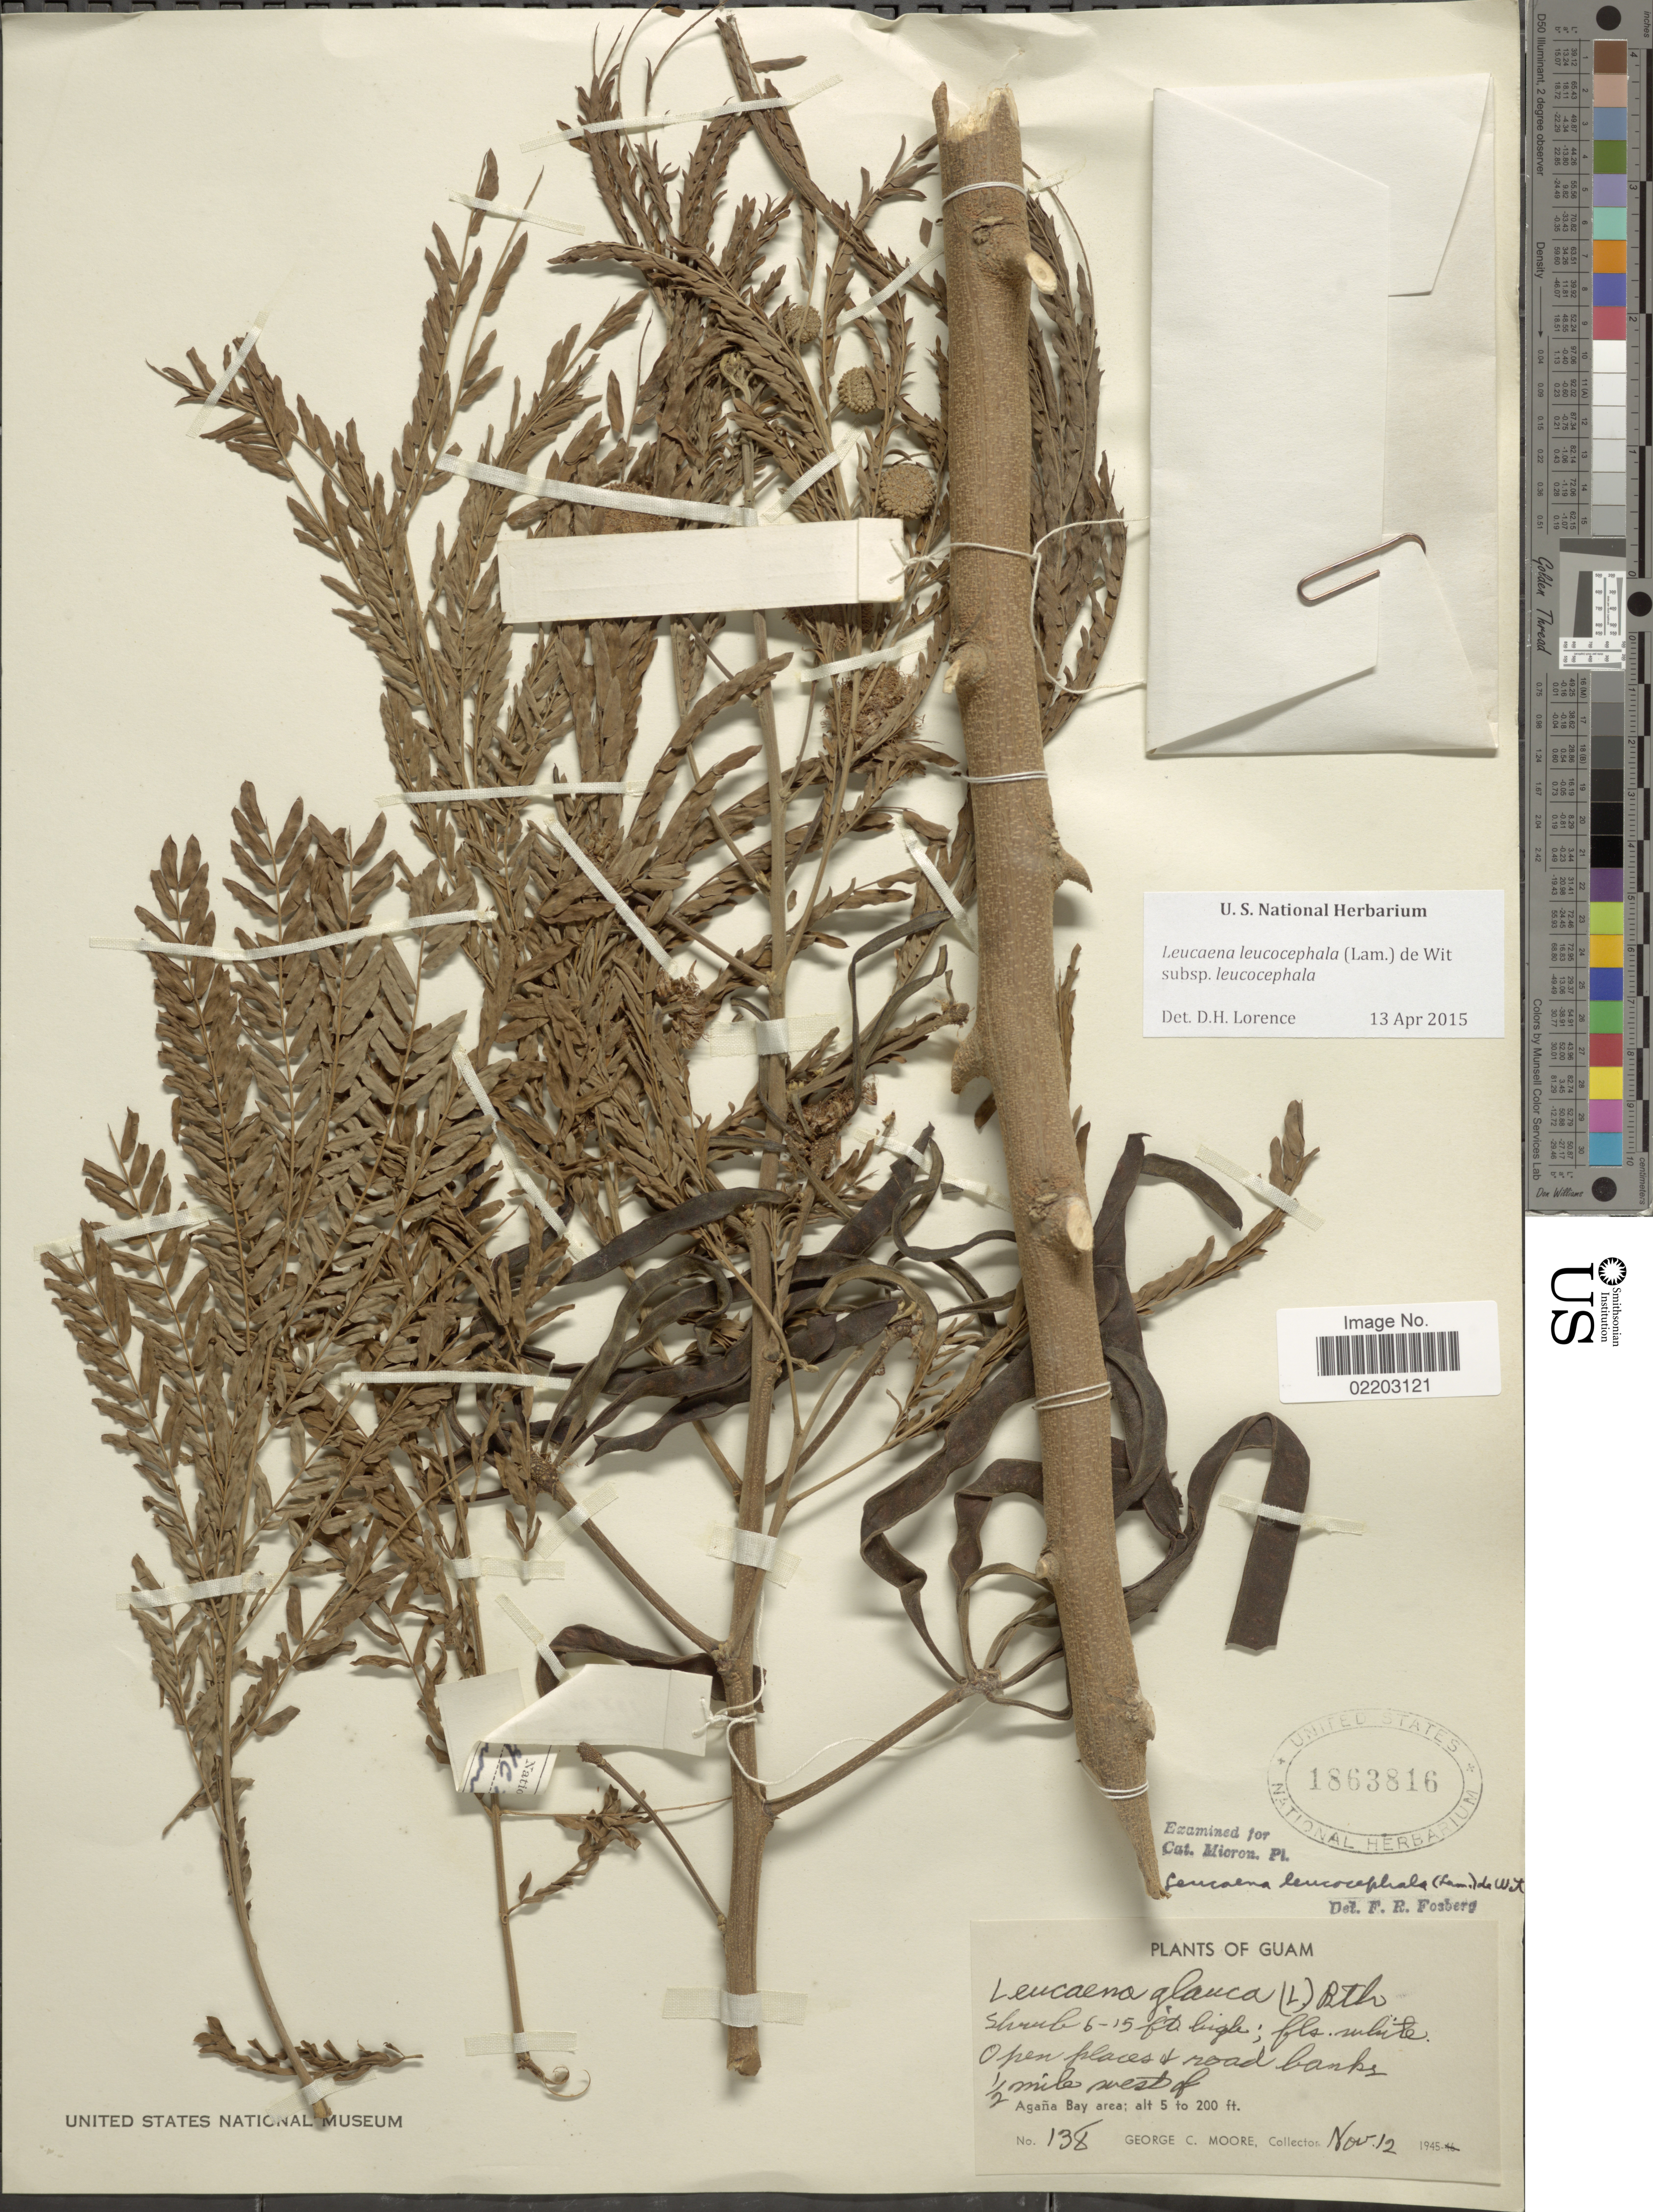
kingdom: Plantae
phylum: Tracheophyta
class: Magnoliopsida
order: Fabales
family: Fabaceae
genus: Leucaena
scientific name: Leucaena leucocephala subsp. leucocephala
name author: (Lam.) de Wit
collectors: G. C. Moore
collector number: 138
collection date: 1945-11-12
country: Guam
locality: Open places of road banks ½ mile west of Agana Bay area.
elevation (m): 2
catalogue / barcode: US 1863816